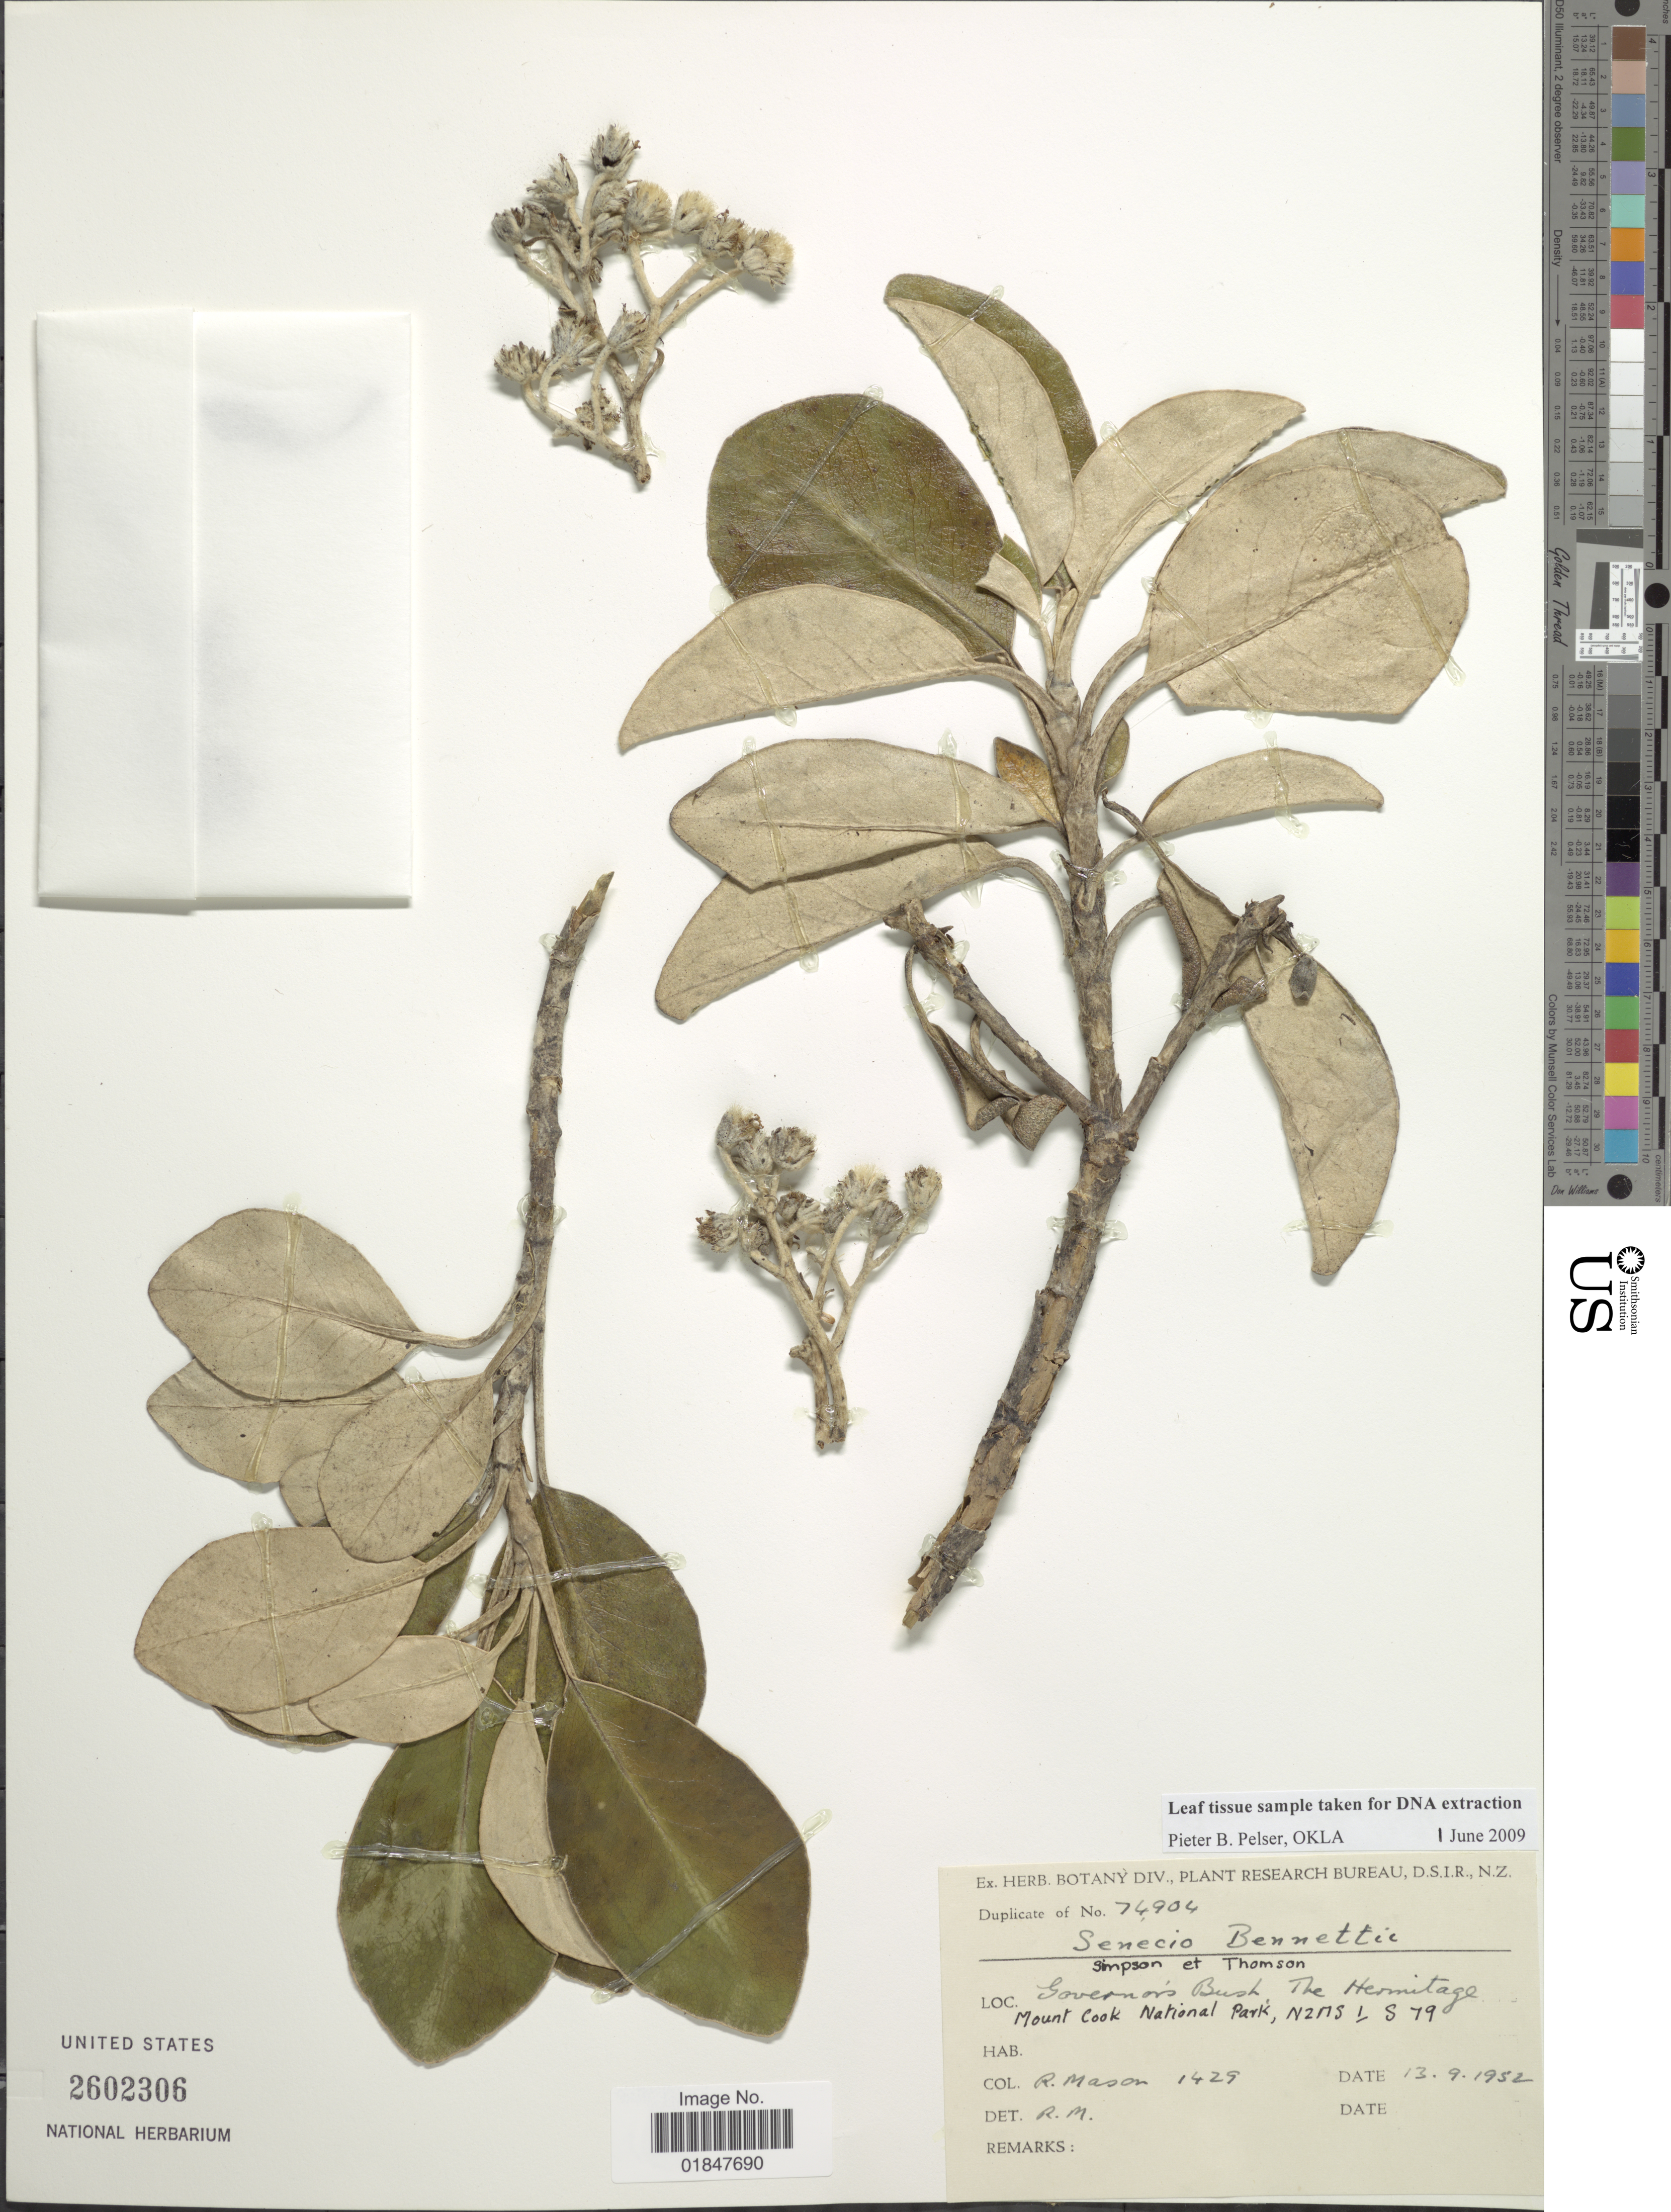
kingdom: Plantae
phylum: Tracheophyta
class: Magnoliopsida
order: Asterales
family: Asteraceae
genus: Brachyglottis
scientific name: Brachyglottis buchananii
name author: (J.B. Armstr.) B. Nord.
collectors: R. Mason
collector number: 1429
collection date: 1952-09-13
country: New Zealand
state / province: Canterbury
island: South Island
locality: Governors Bush, The Hermitage, Mount Cook National Park, NZMS 1 S79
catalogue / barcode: US 2602306